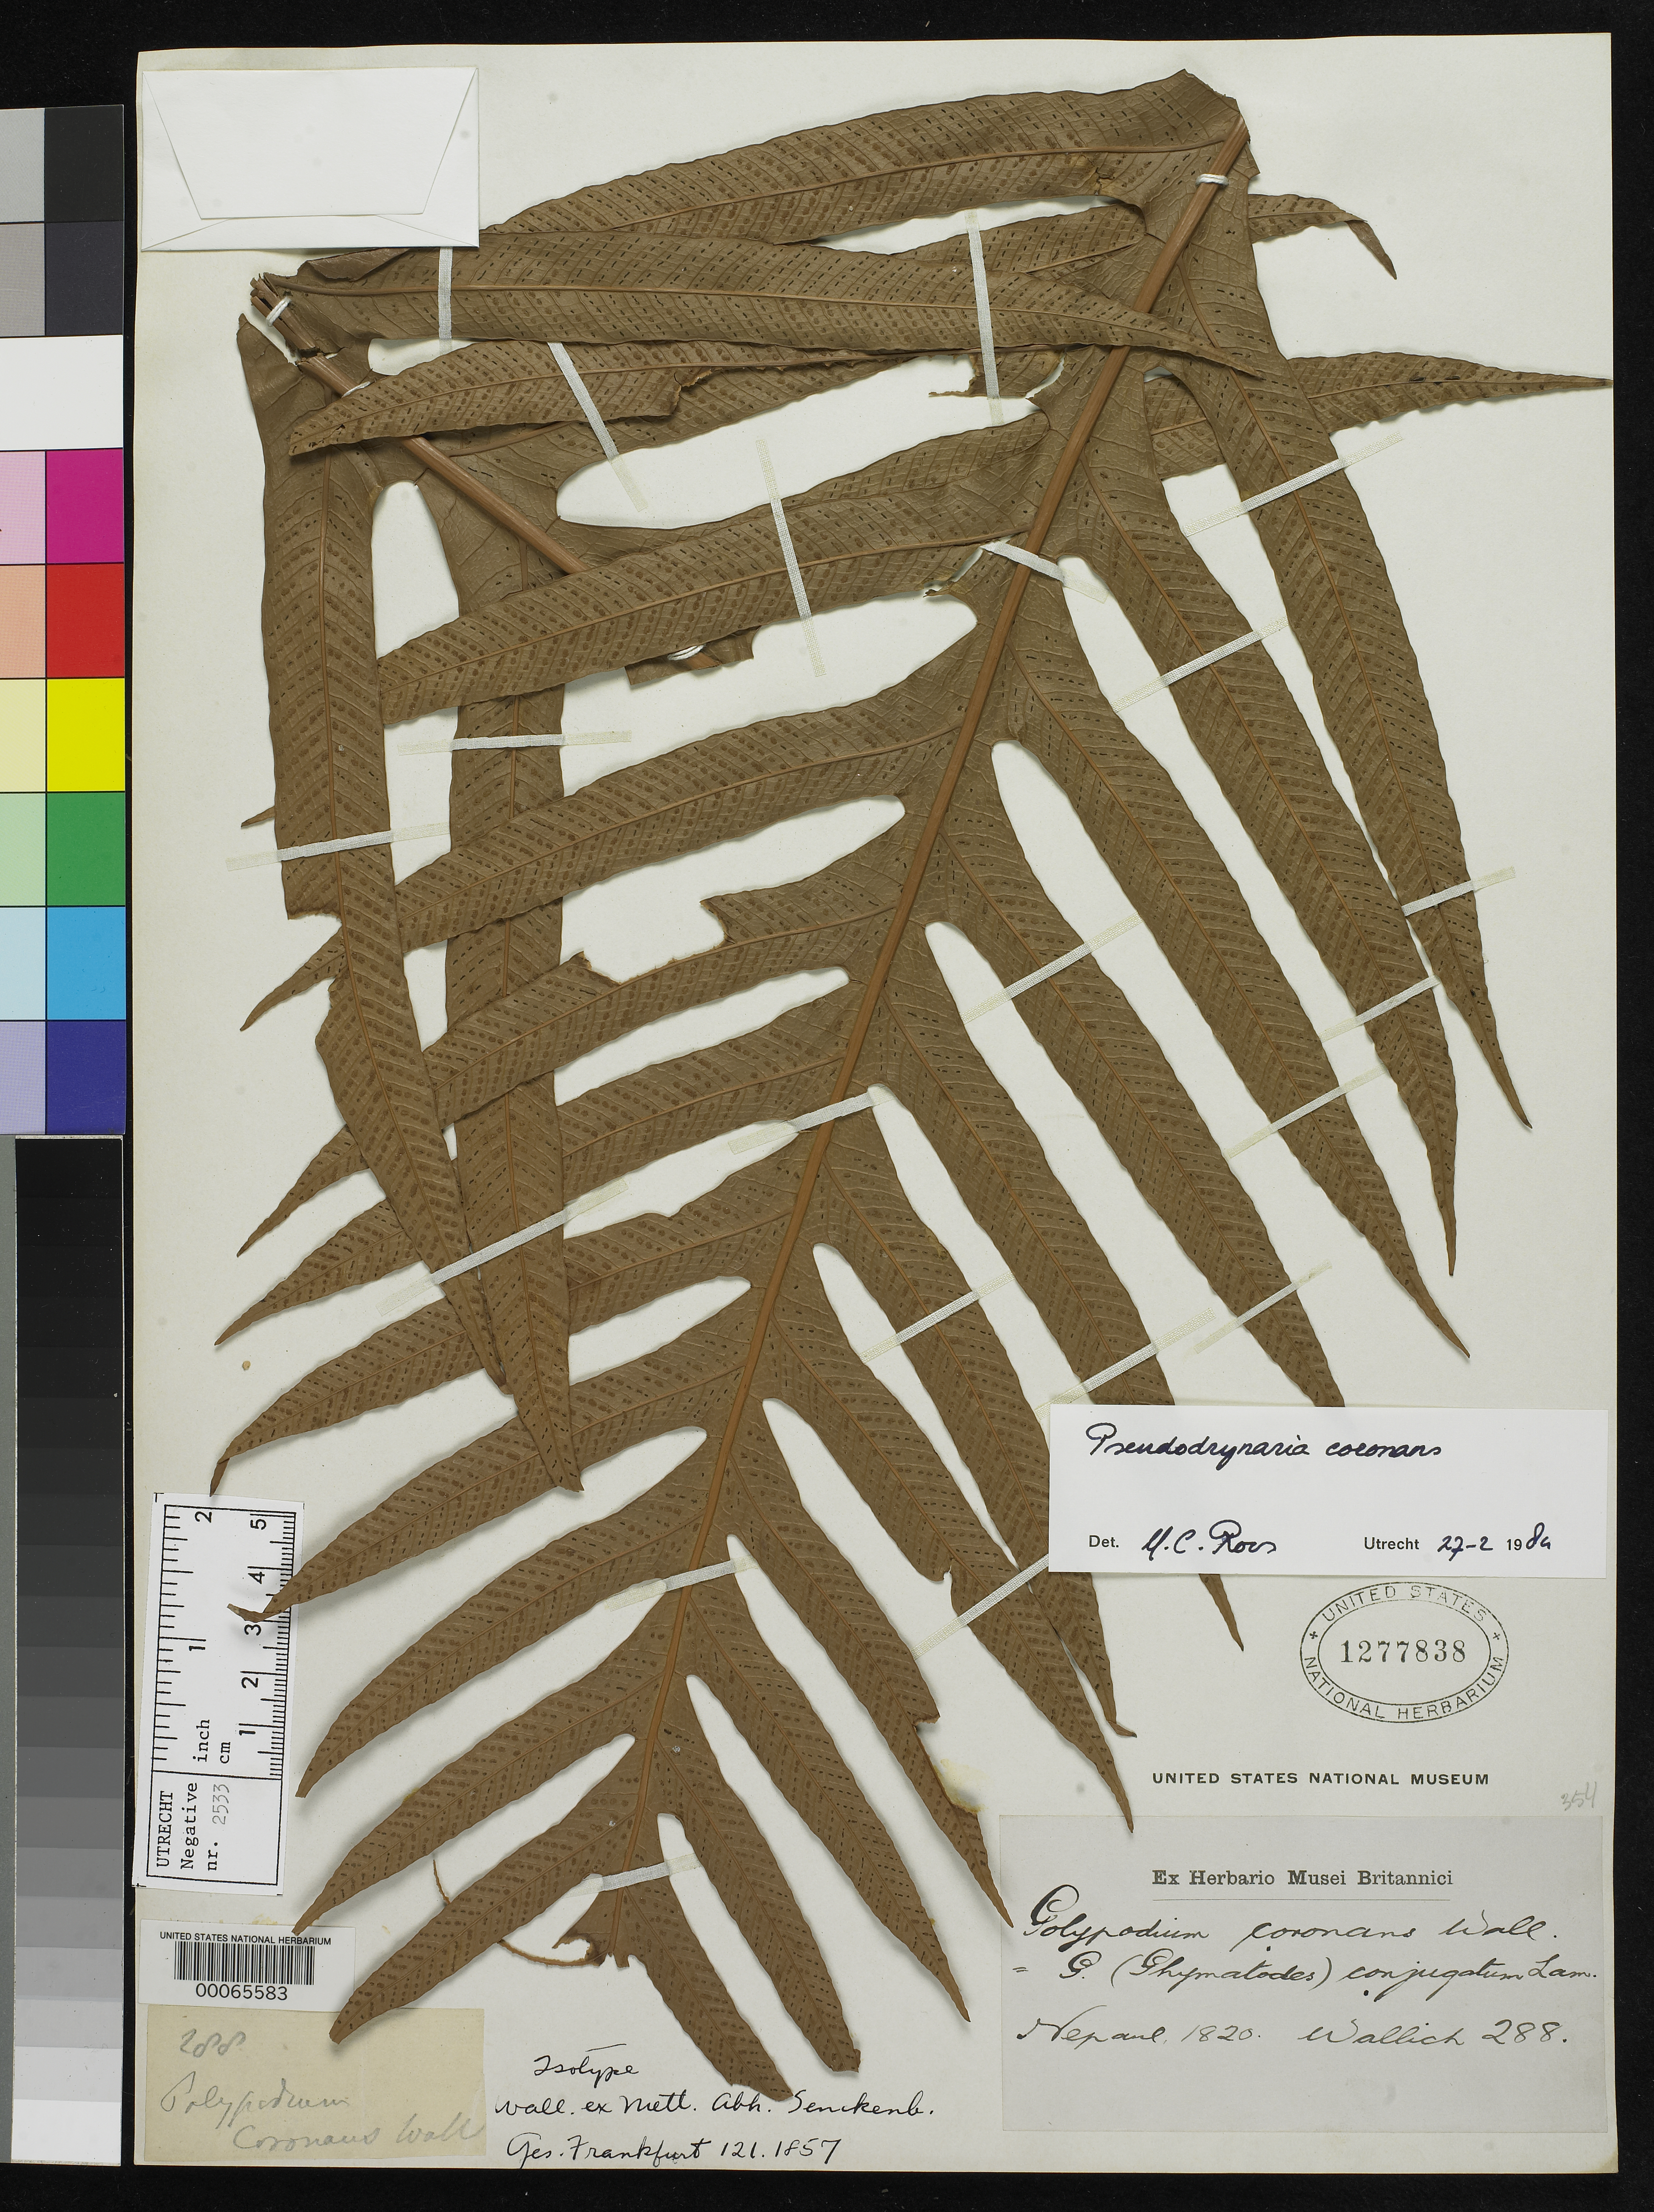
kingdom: Plantae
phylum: Tracheophyta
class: Polypodiopsida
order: Polypodiales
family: Polypodiaceae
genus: Polypodium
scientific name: Polypodium coronans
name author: Wall. ex Mett.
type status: Type Collection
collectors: N. Wallich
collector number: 288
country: Nepal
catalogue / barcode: US 1277838